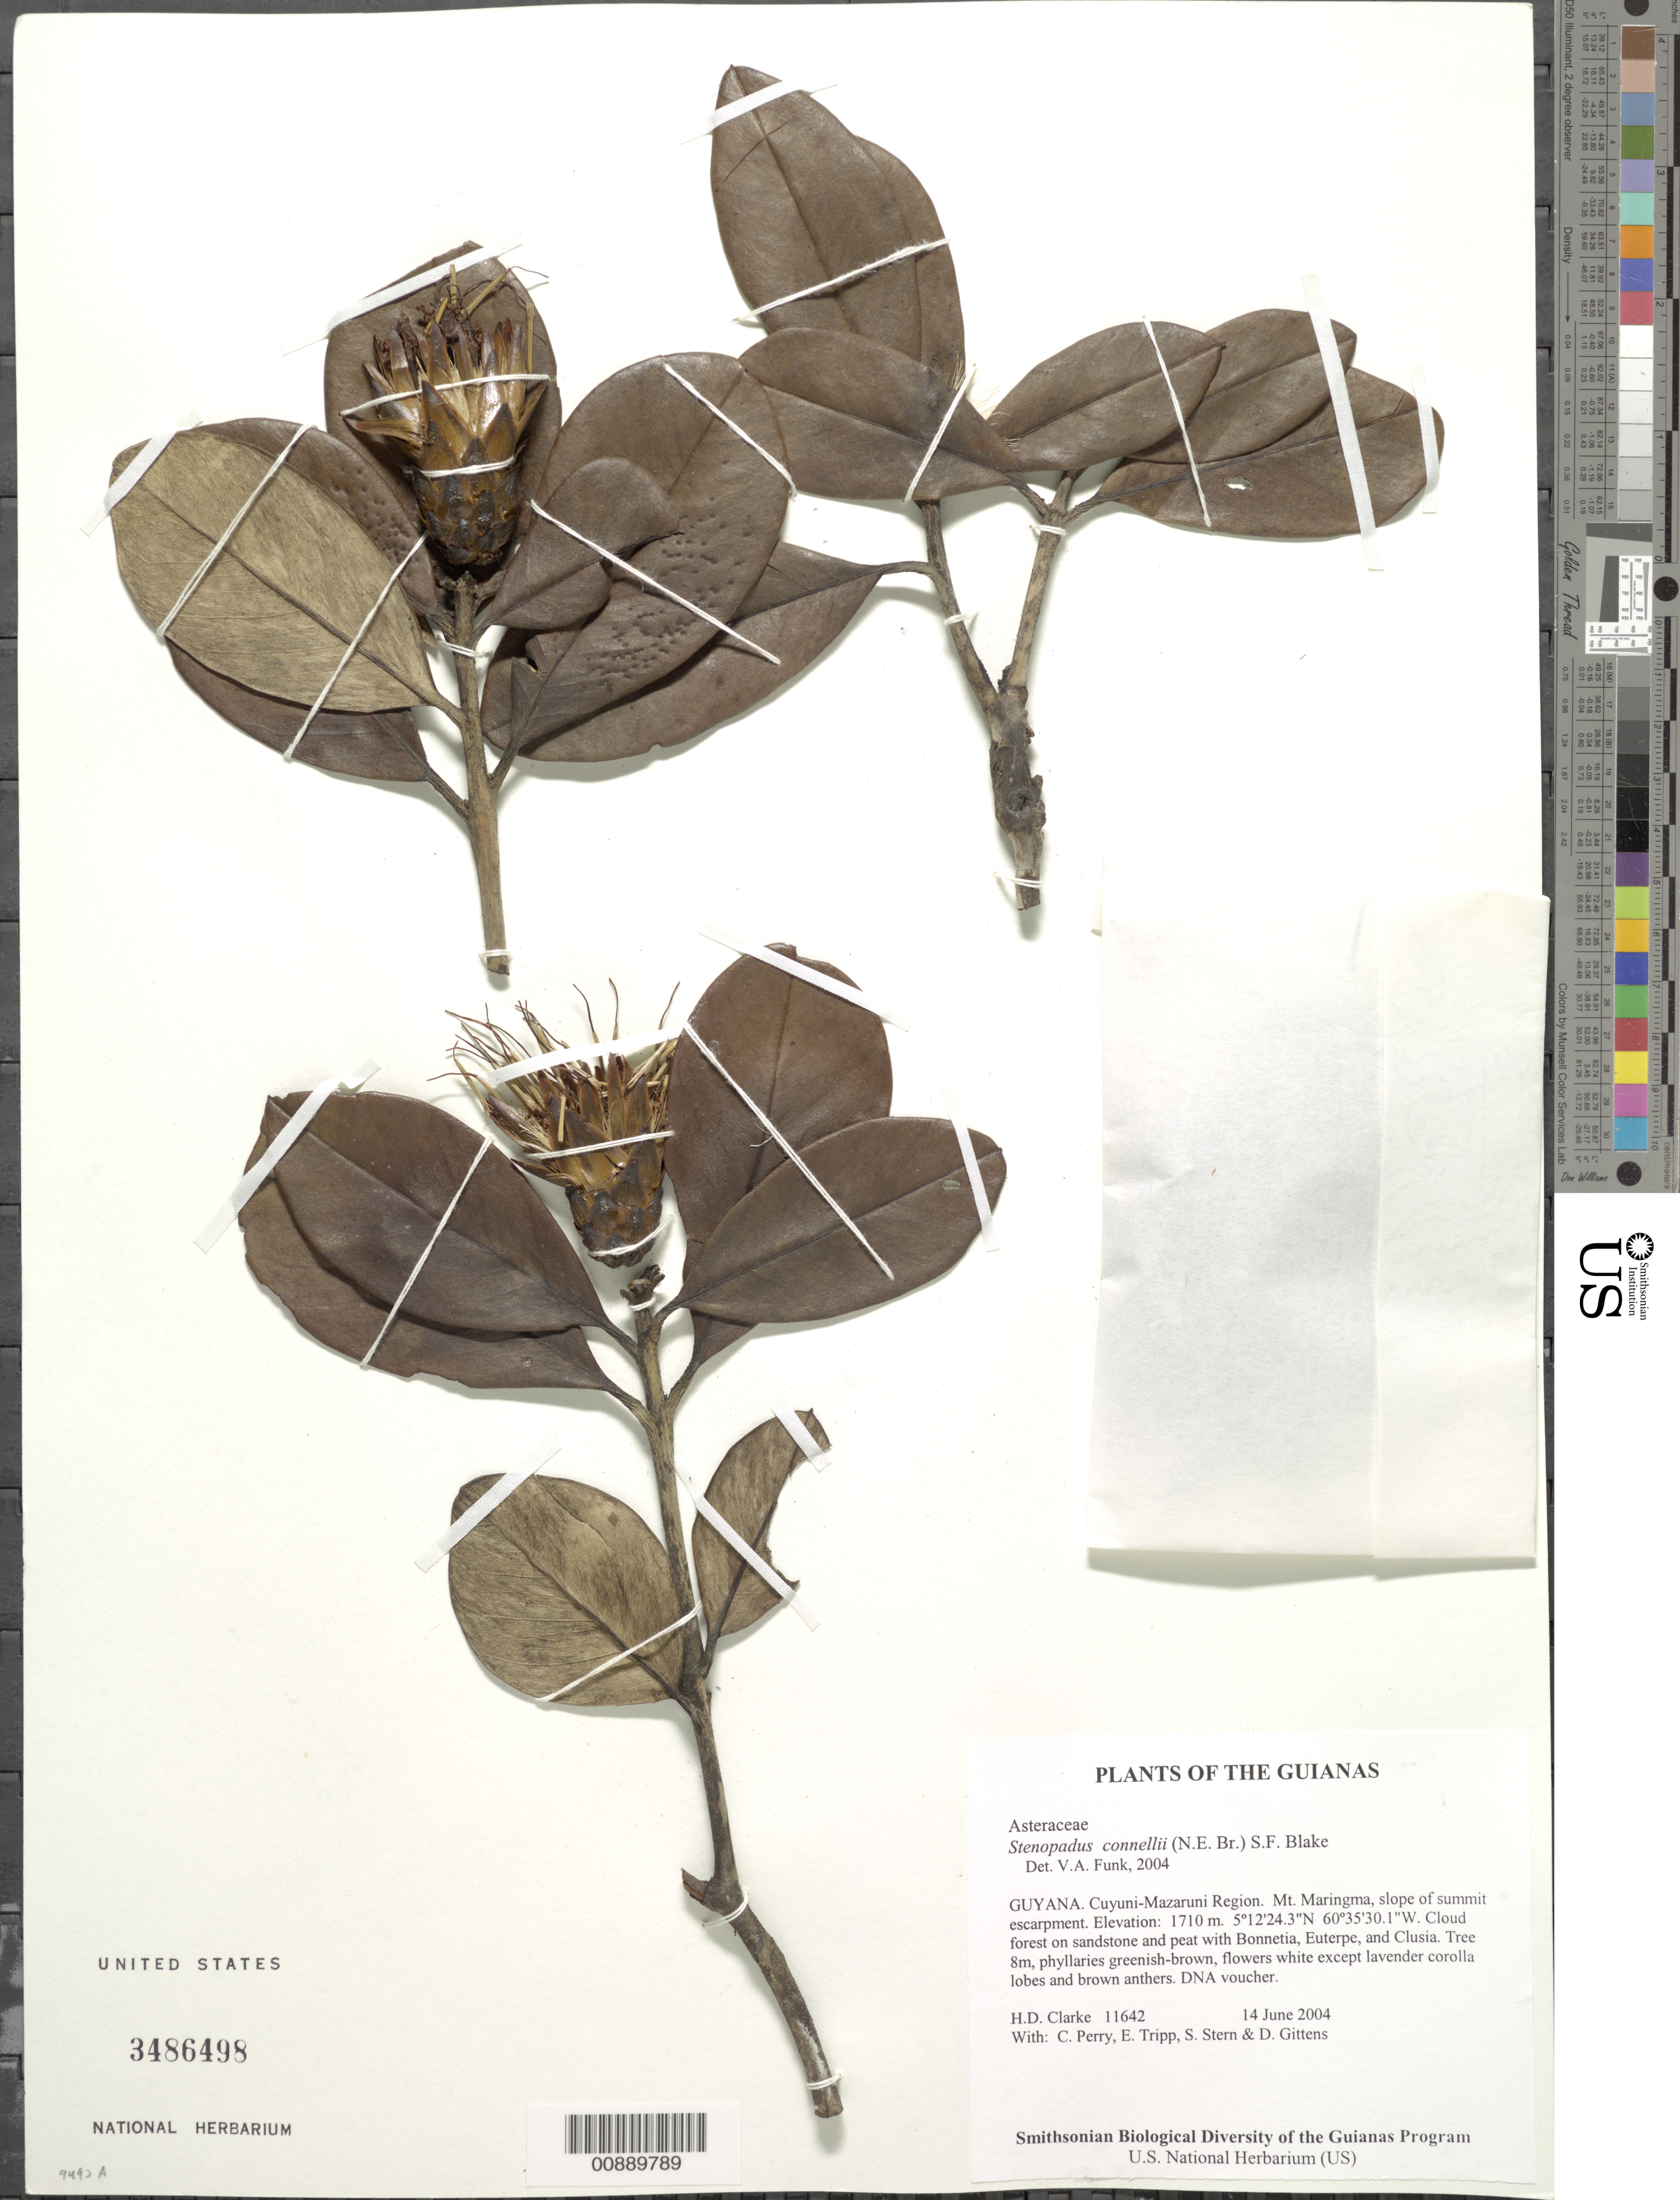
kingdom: Plantae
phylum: Tracheophyta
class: Magnoliopsida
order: Asterales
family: Asteraceae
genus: Stenopadus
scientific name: Stenopadus connellii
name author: (N.E. Br.) S.F. Blake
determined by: Funk, Vicki A., (BOT), Smithsonian Institution - National Museum of Natural History (UNITED STATES)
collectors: H. D. Clarke, C. Perry, E. Tripp, S. R. Stern & D. Gittens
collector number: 11642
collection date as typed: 14 June 2004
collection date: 2004-06-14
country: Guyana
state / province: Cuyuni-Mazaruni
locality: Mt. Maringma, slope of summit escarpment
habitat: Cloud forest on sandstone and peat with Bonnetia, Euterpe, and Clusia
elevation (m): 1710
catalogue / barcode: US 3486498